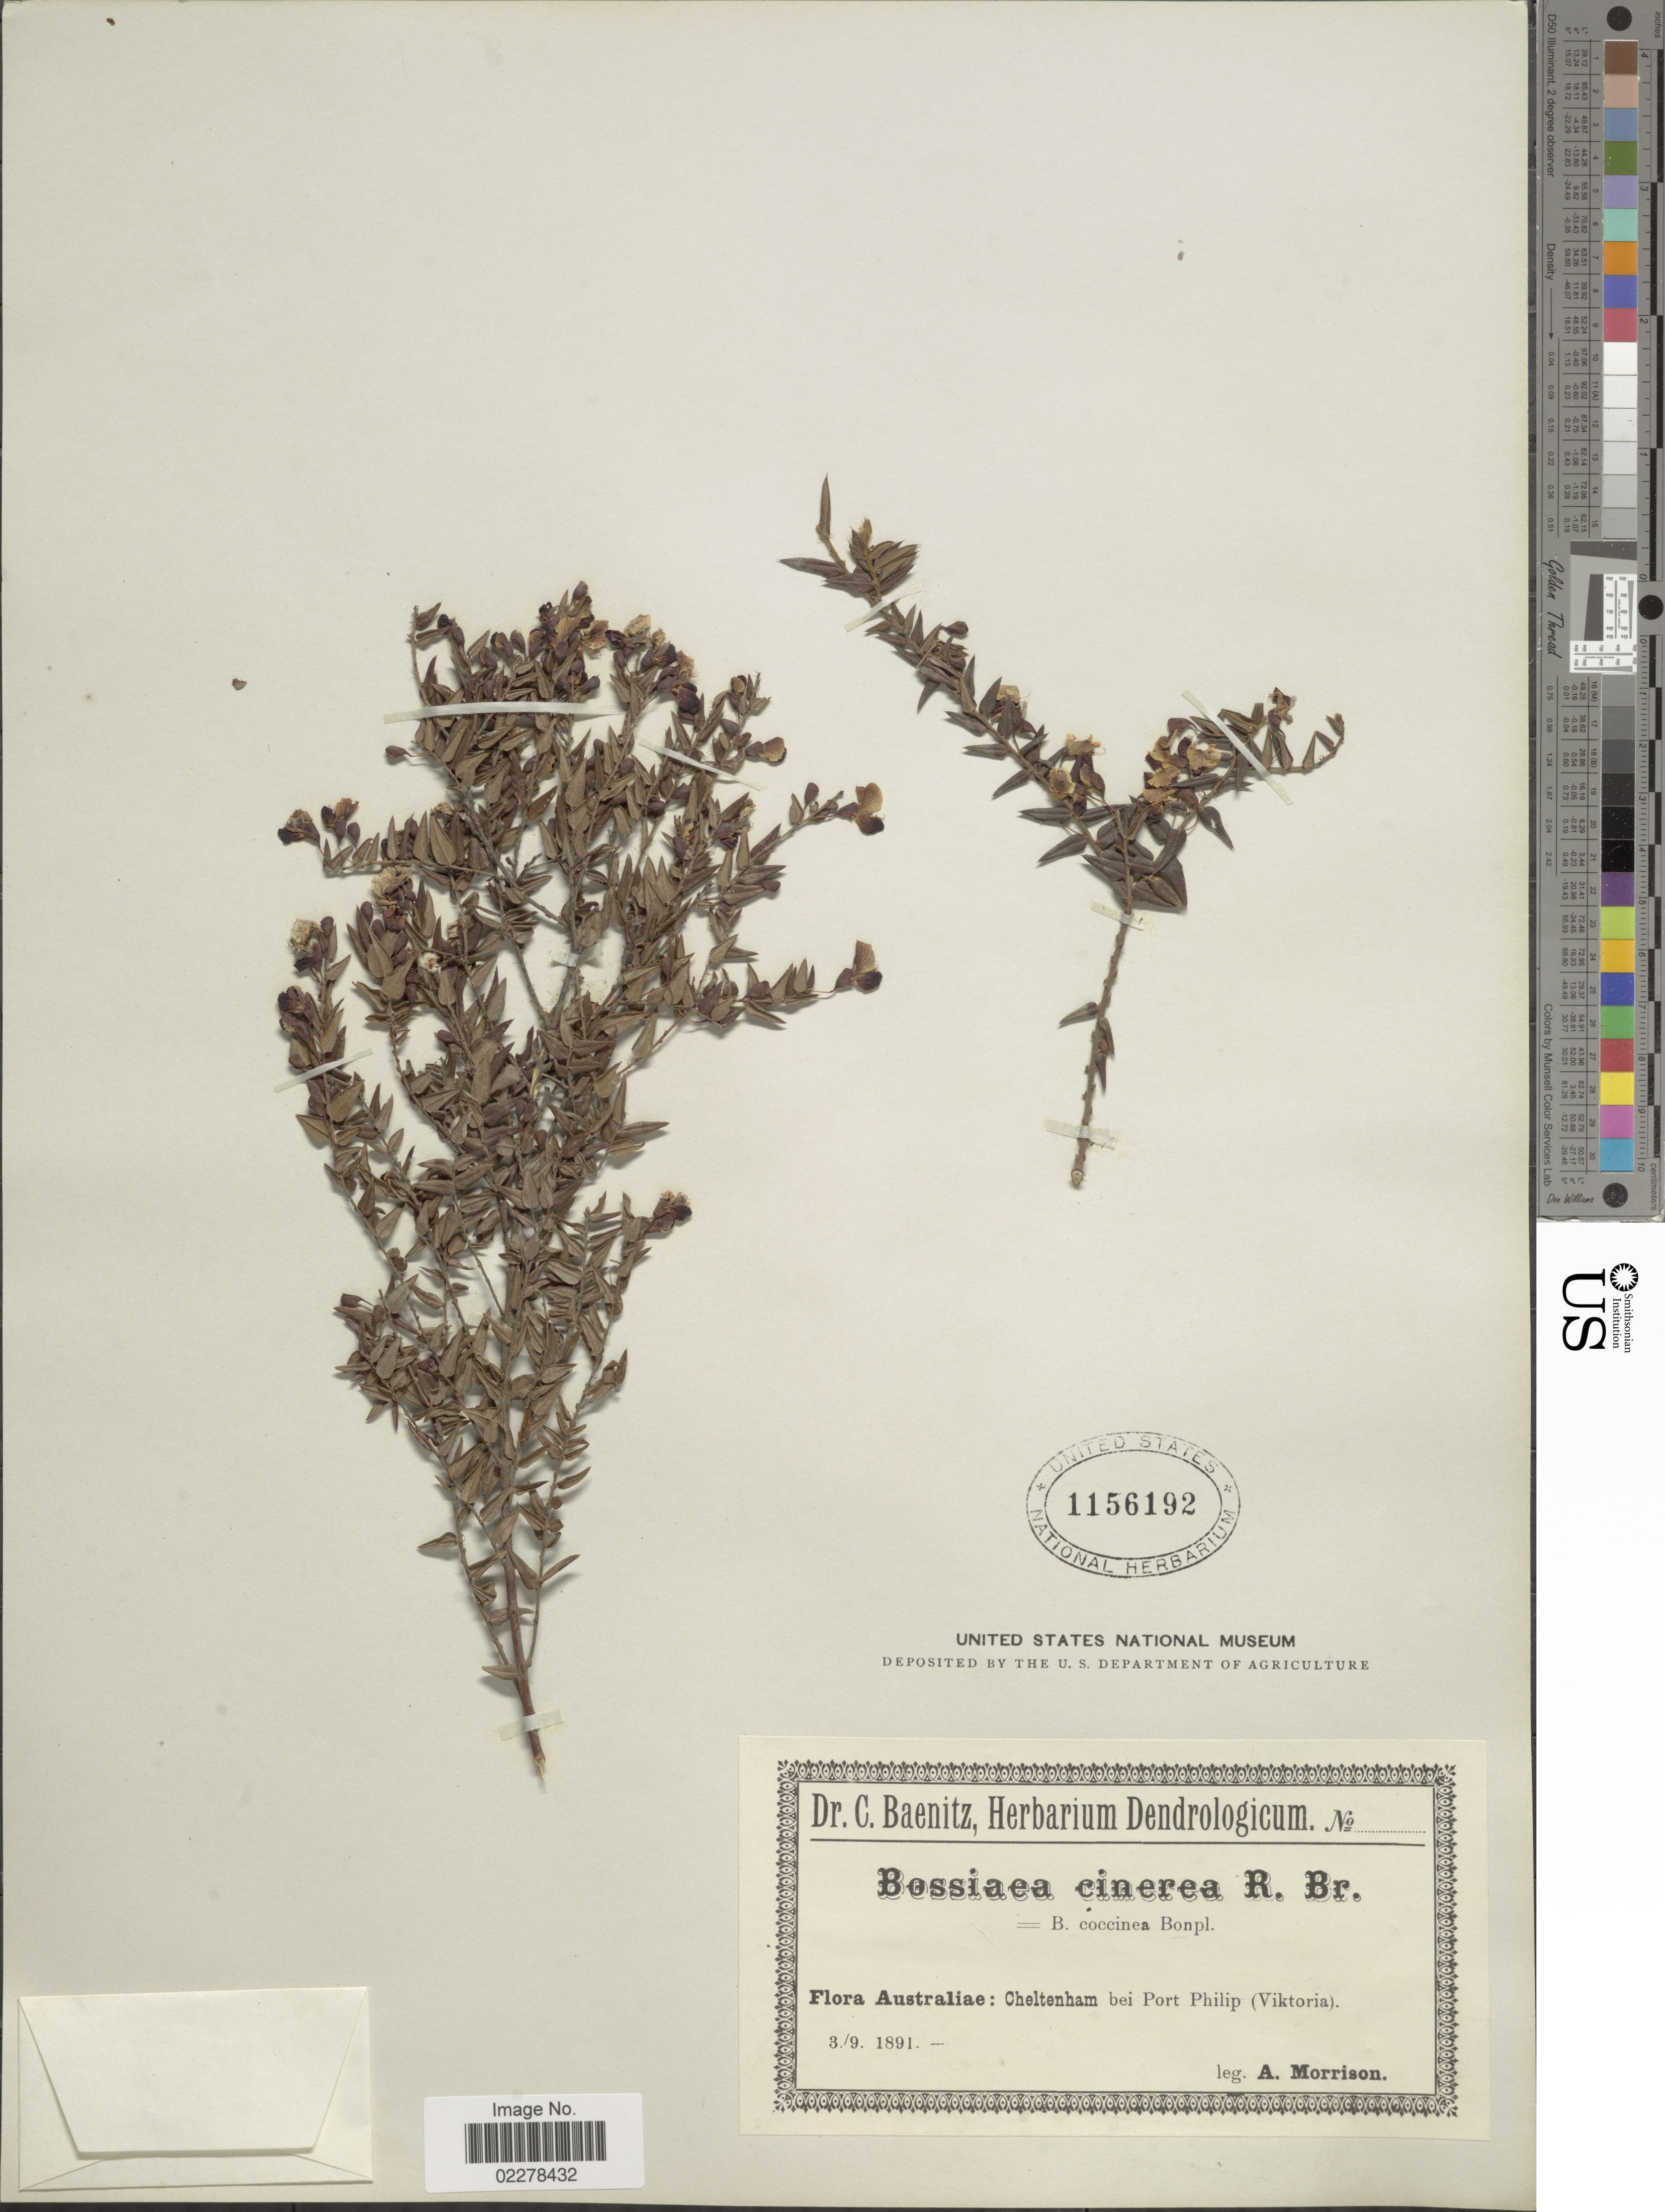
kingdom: Plantae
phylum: Tracheophyta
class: Magnoliopsida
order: Fabales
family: Fabaceae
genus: Bossiaea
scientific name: Bossiaea cinerea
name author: R. Br.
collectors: A. Morrison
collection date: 1891-09-03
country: Australia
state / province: Victoria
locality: Australiae: Cheltenham bei Port Philip (Viktoria)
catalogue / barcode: US 1156192